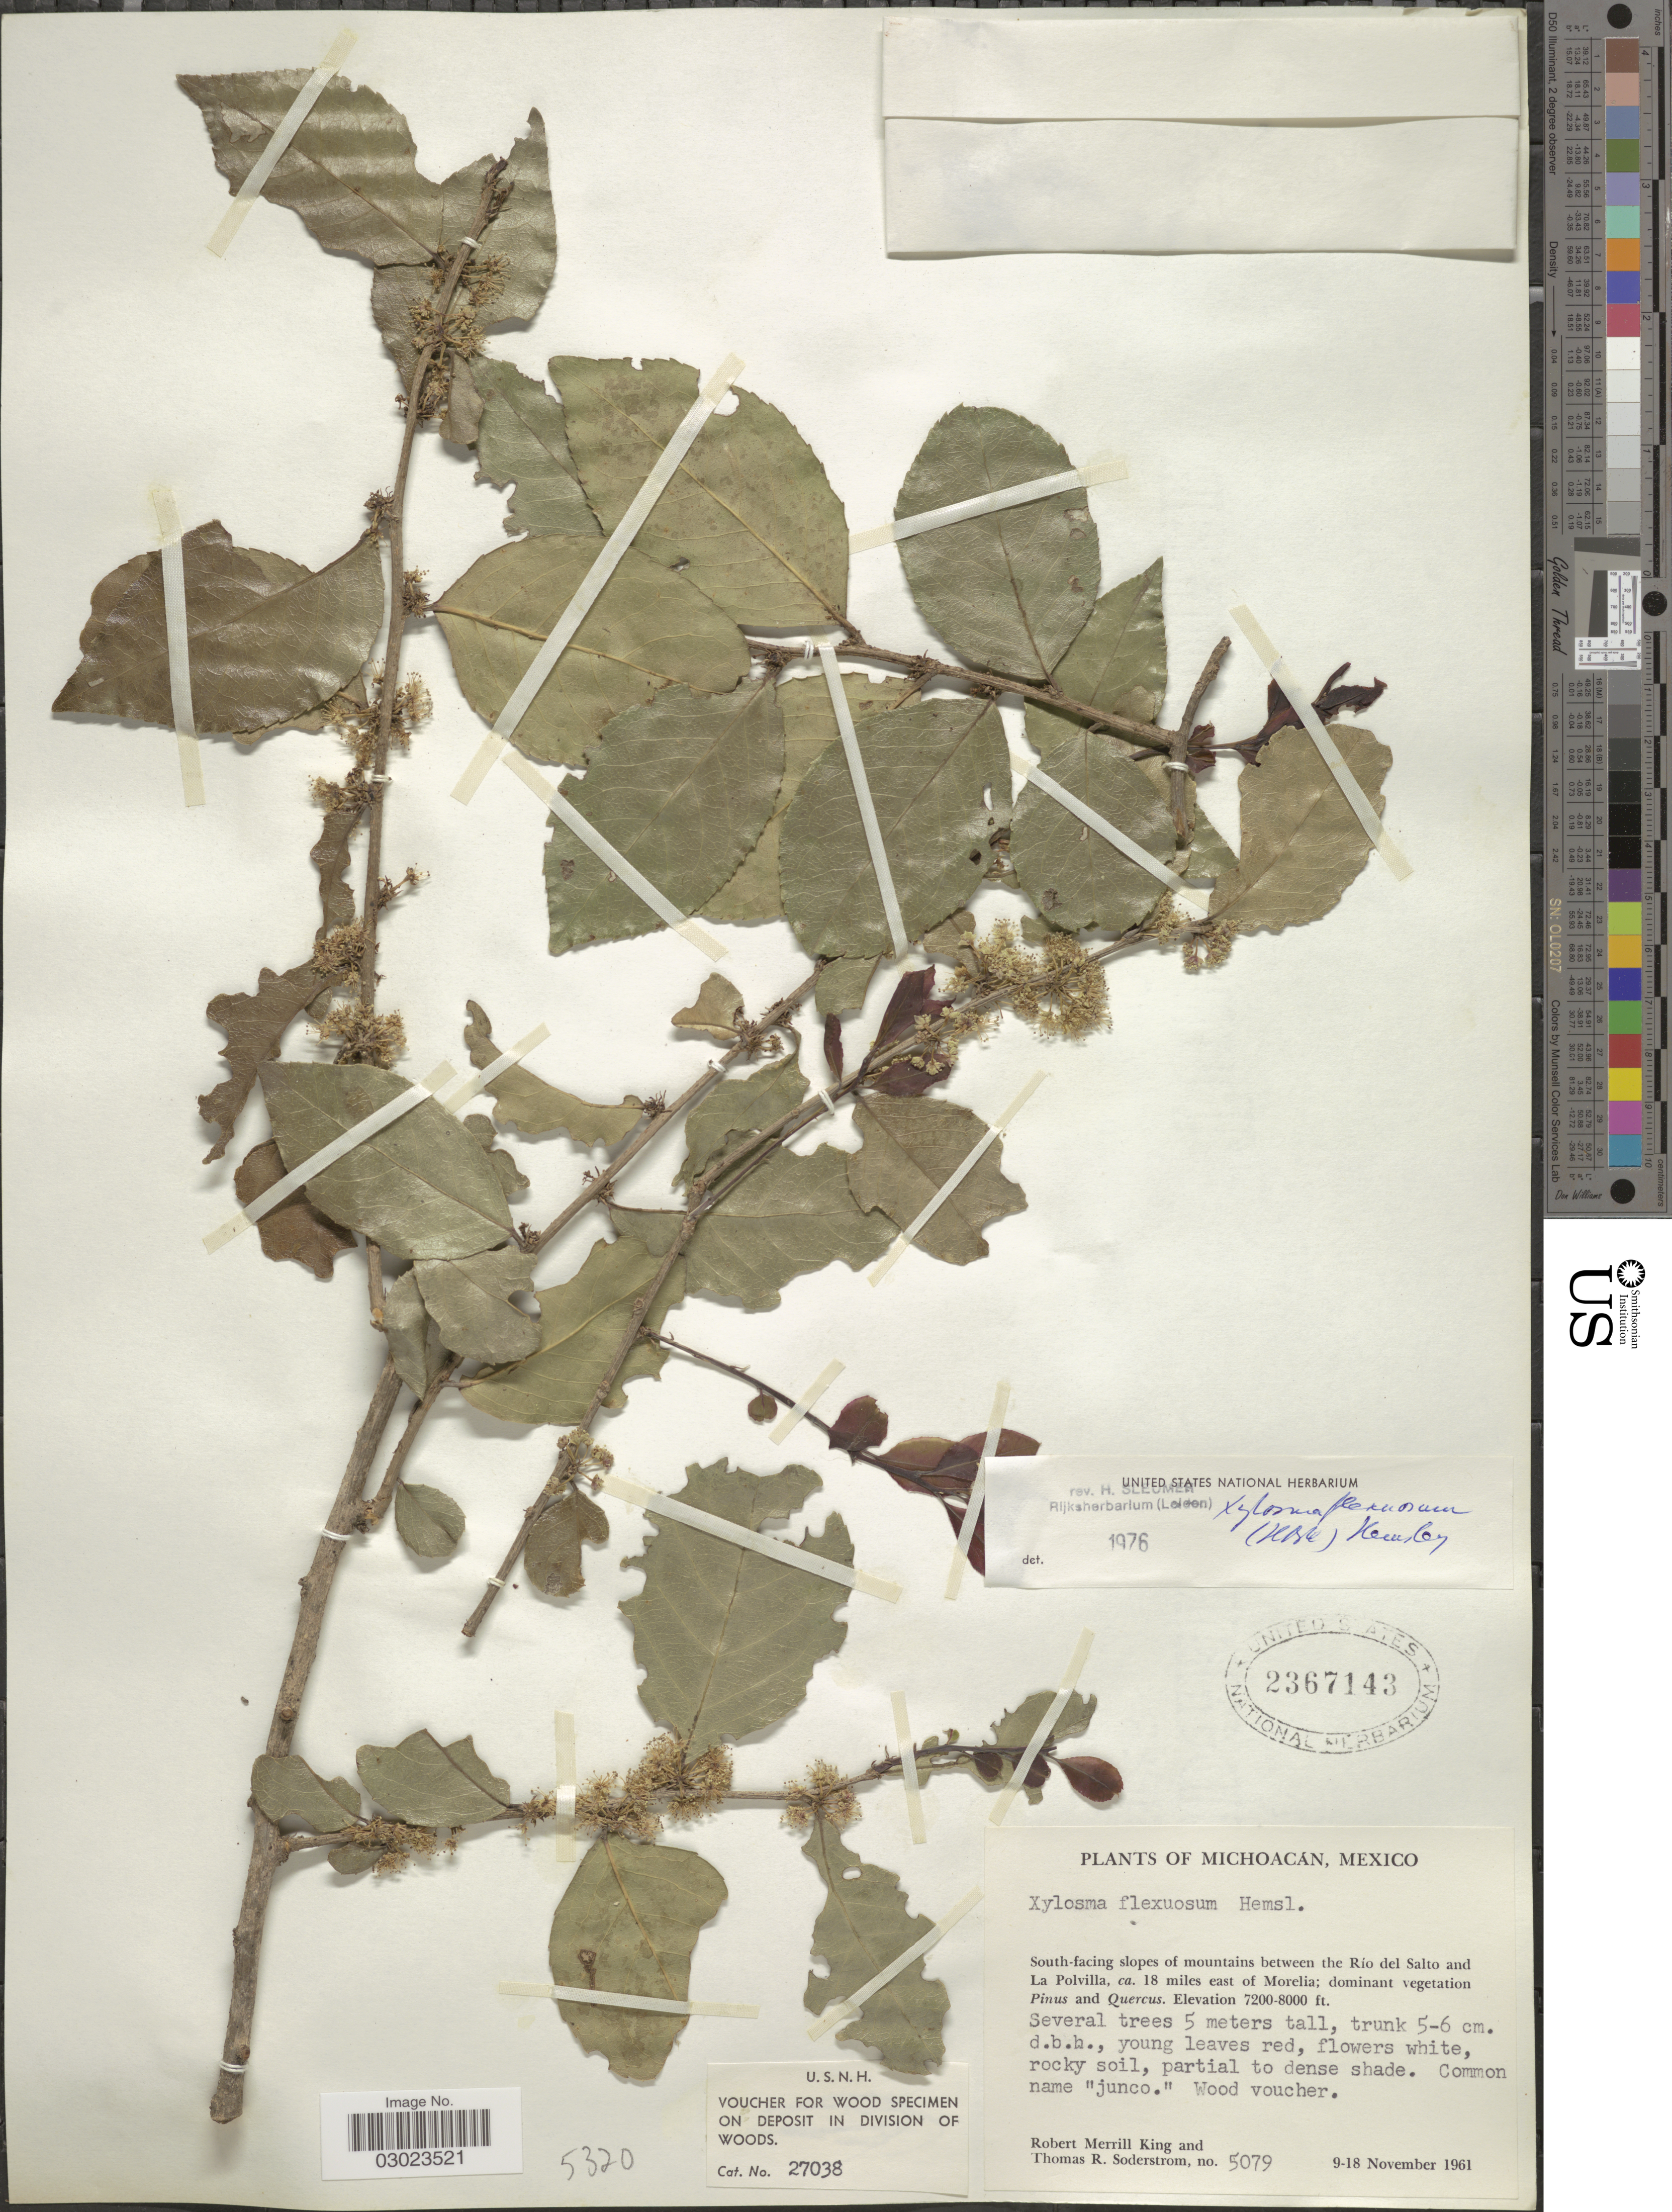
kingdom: Plantae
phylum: Tracheophyta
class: Magnoliopsida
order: Malpighiales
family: Salicaceae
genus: Xylosma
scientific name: Xylosma flexuosa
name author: (Kunth) Hemsl.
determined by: Sleumer, H. O.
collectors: R. M. King & T. R. Soderstrom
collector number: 5079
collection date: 1961-11-09/1961-11-18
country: Mexico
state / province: Michoacán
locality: South-facing slopes of mountains between the Rio del Salto and La Polvilla, ca. 18 miles east of Morelia.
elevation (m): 2195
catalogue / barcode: US 2367143